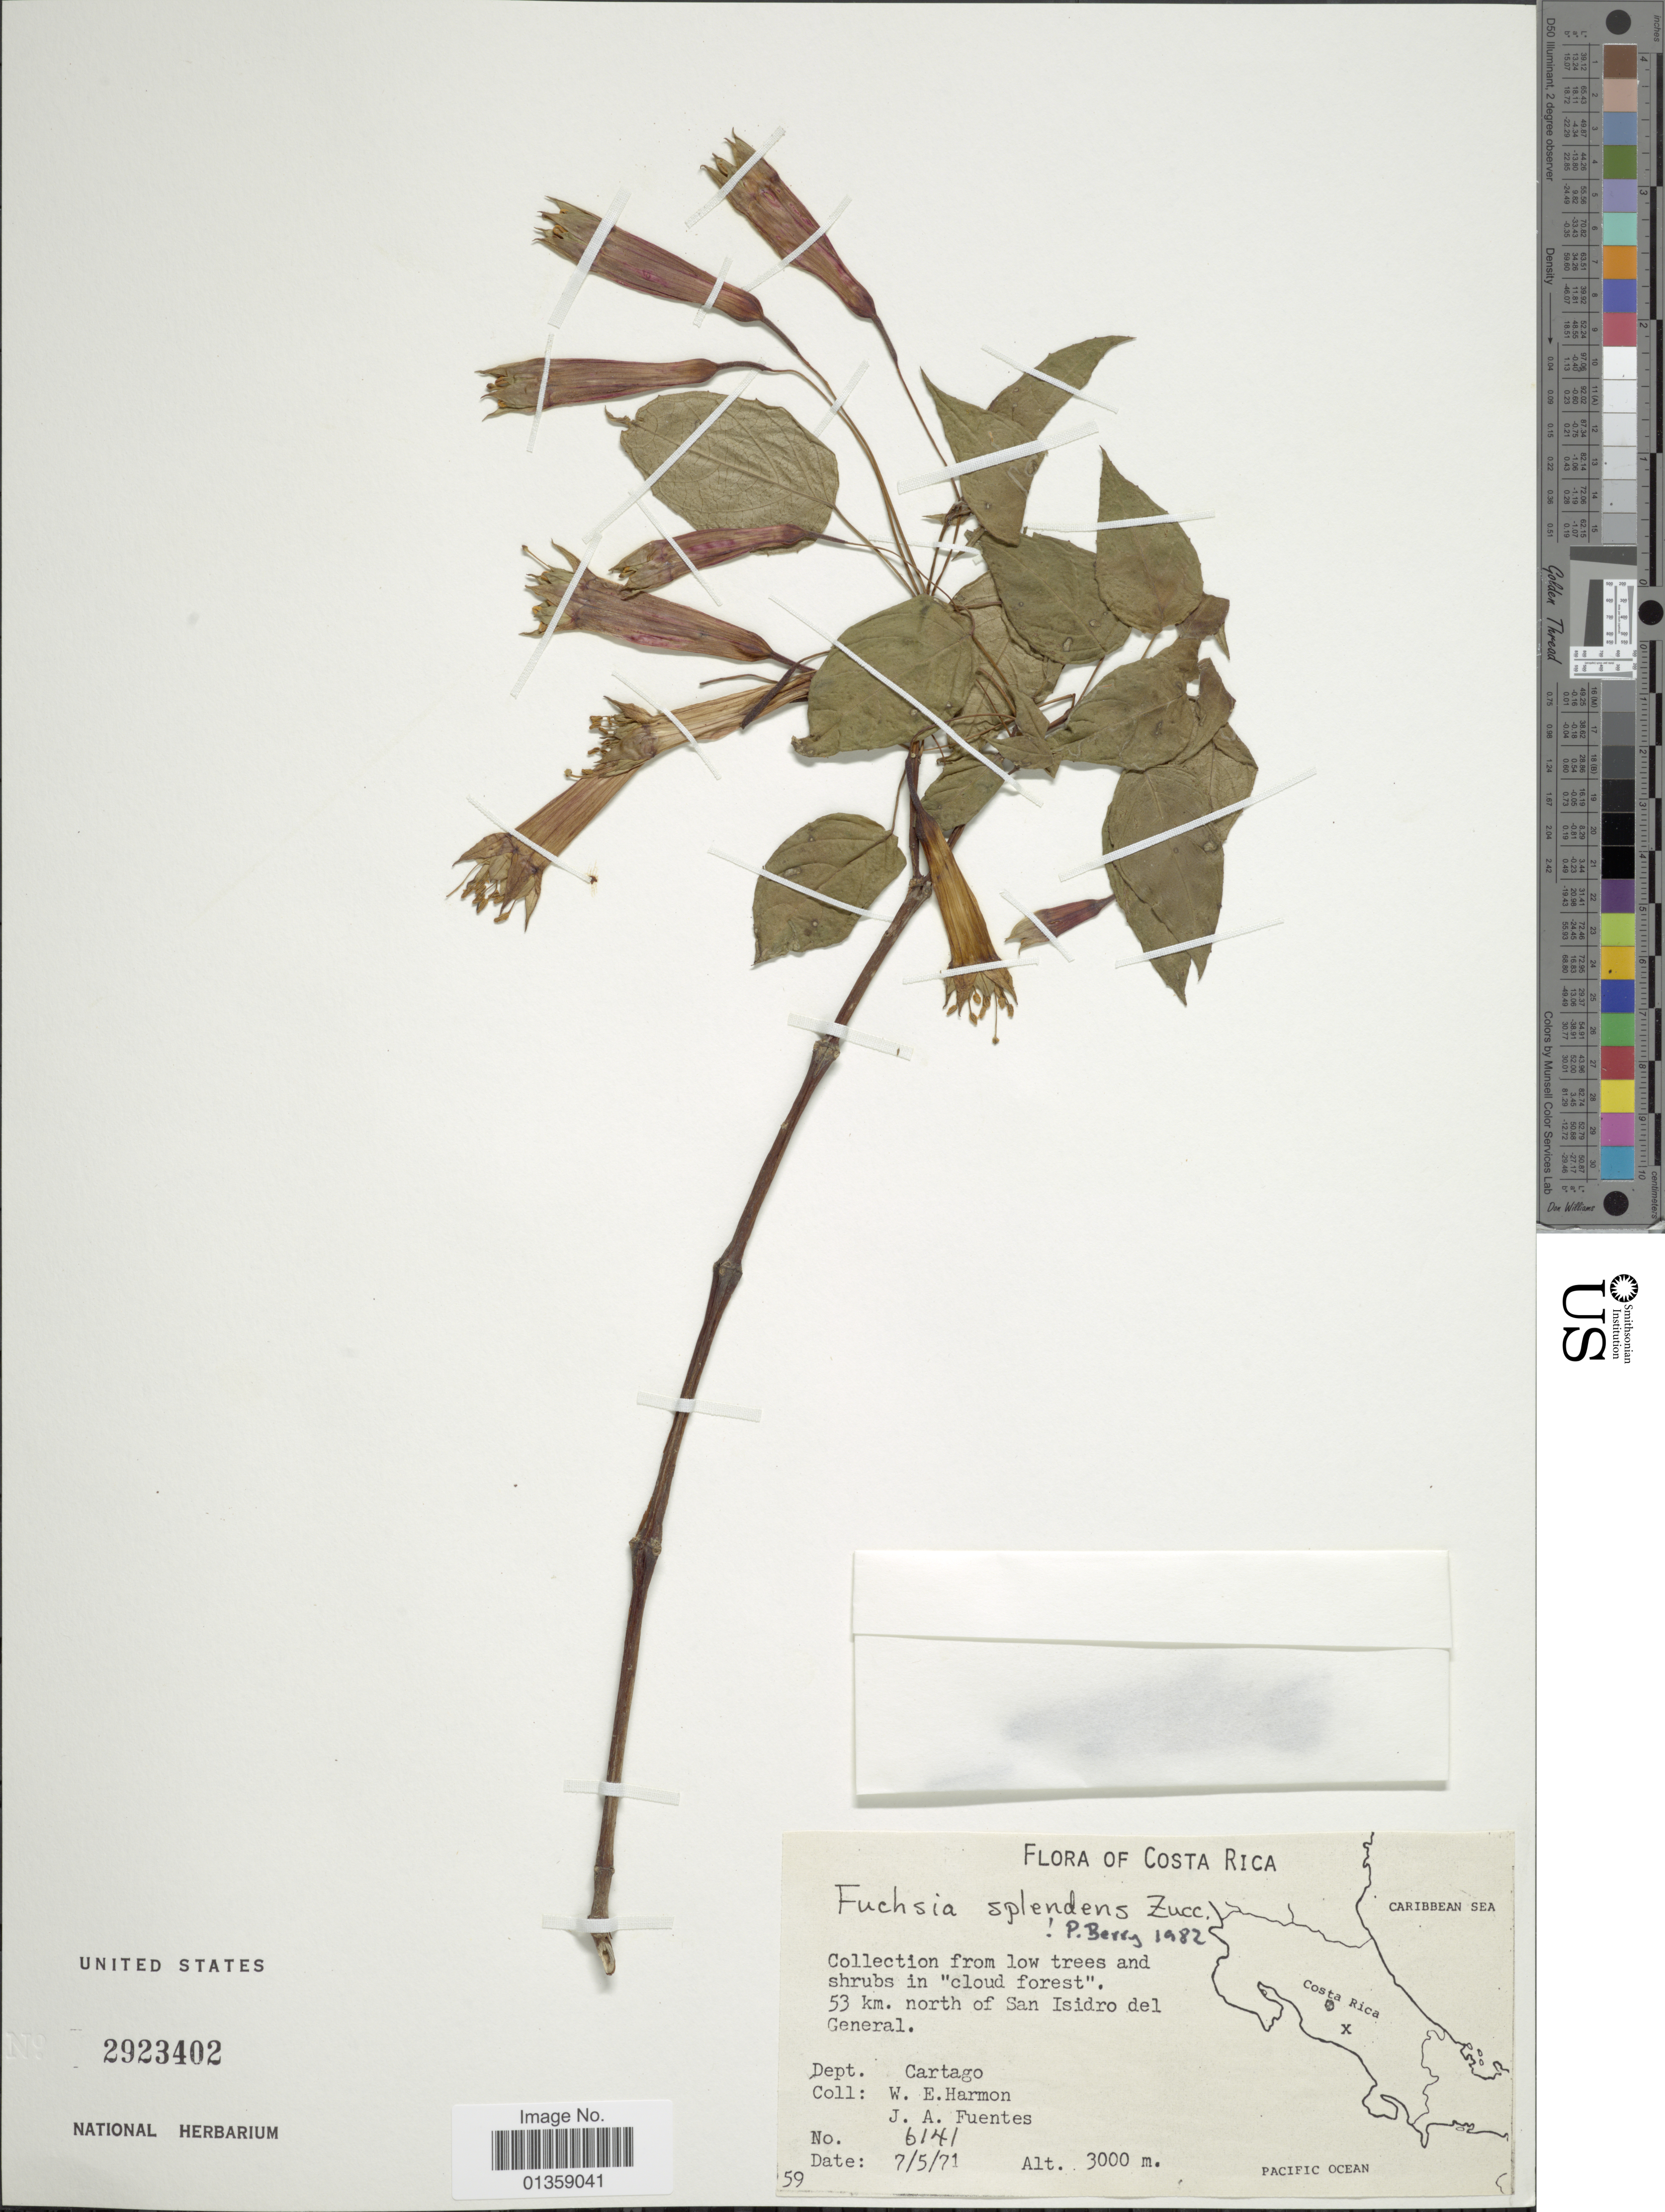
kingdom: Plantae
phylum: Tracheophyta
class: Magnoliopsida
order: Myrtales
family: Onagraceae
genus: Fuchsia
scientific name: Fuchsia splendens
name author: Zucc.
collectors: W. E. Harmon & J. Fuentes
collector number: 6141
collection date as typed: Transcribed d/m/y: 7/5/71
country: Costa Rica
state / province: Cartago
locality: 53 km. north of San Isidro del General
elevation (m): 3000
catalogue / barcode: US 2923402